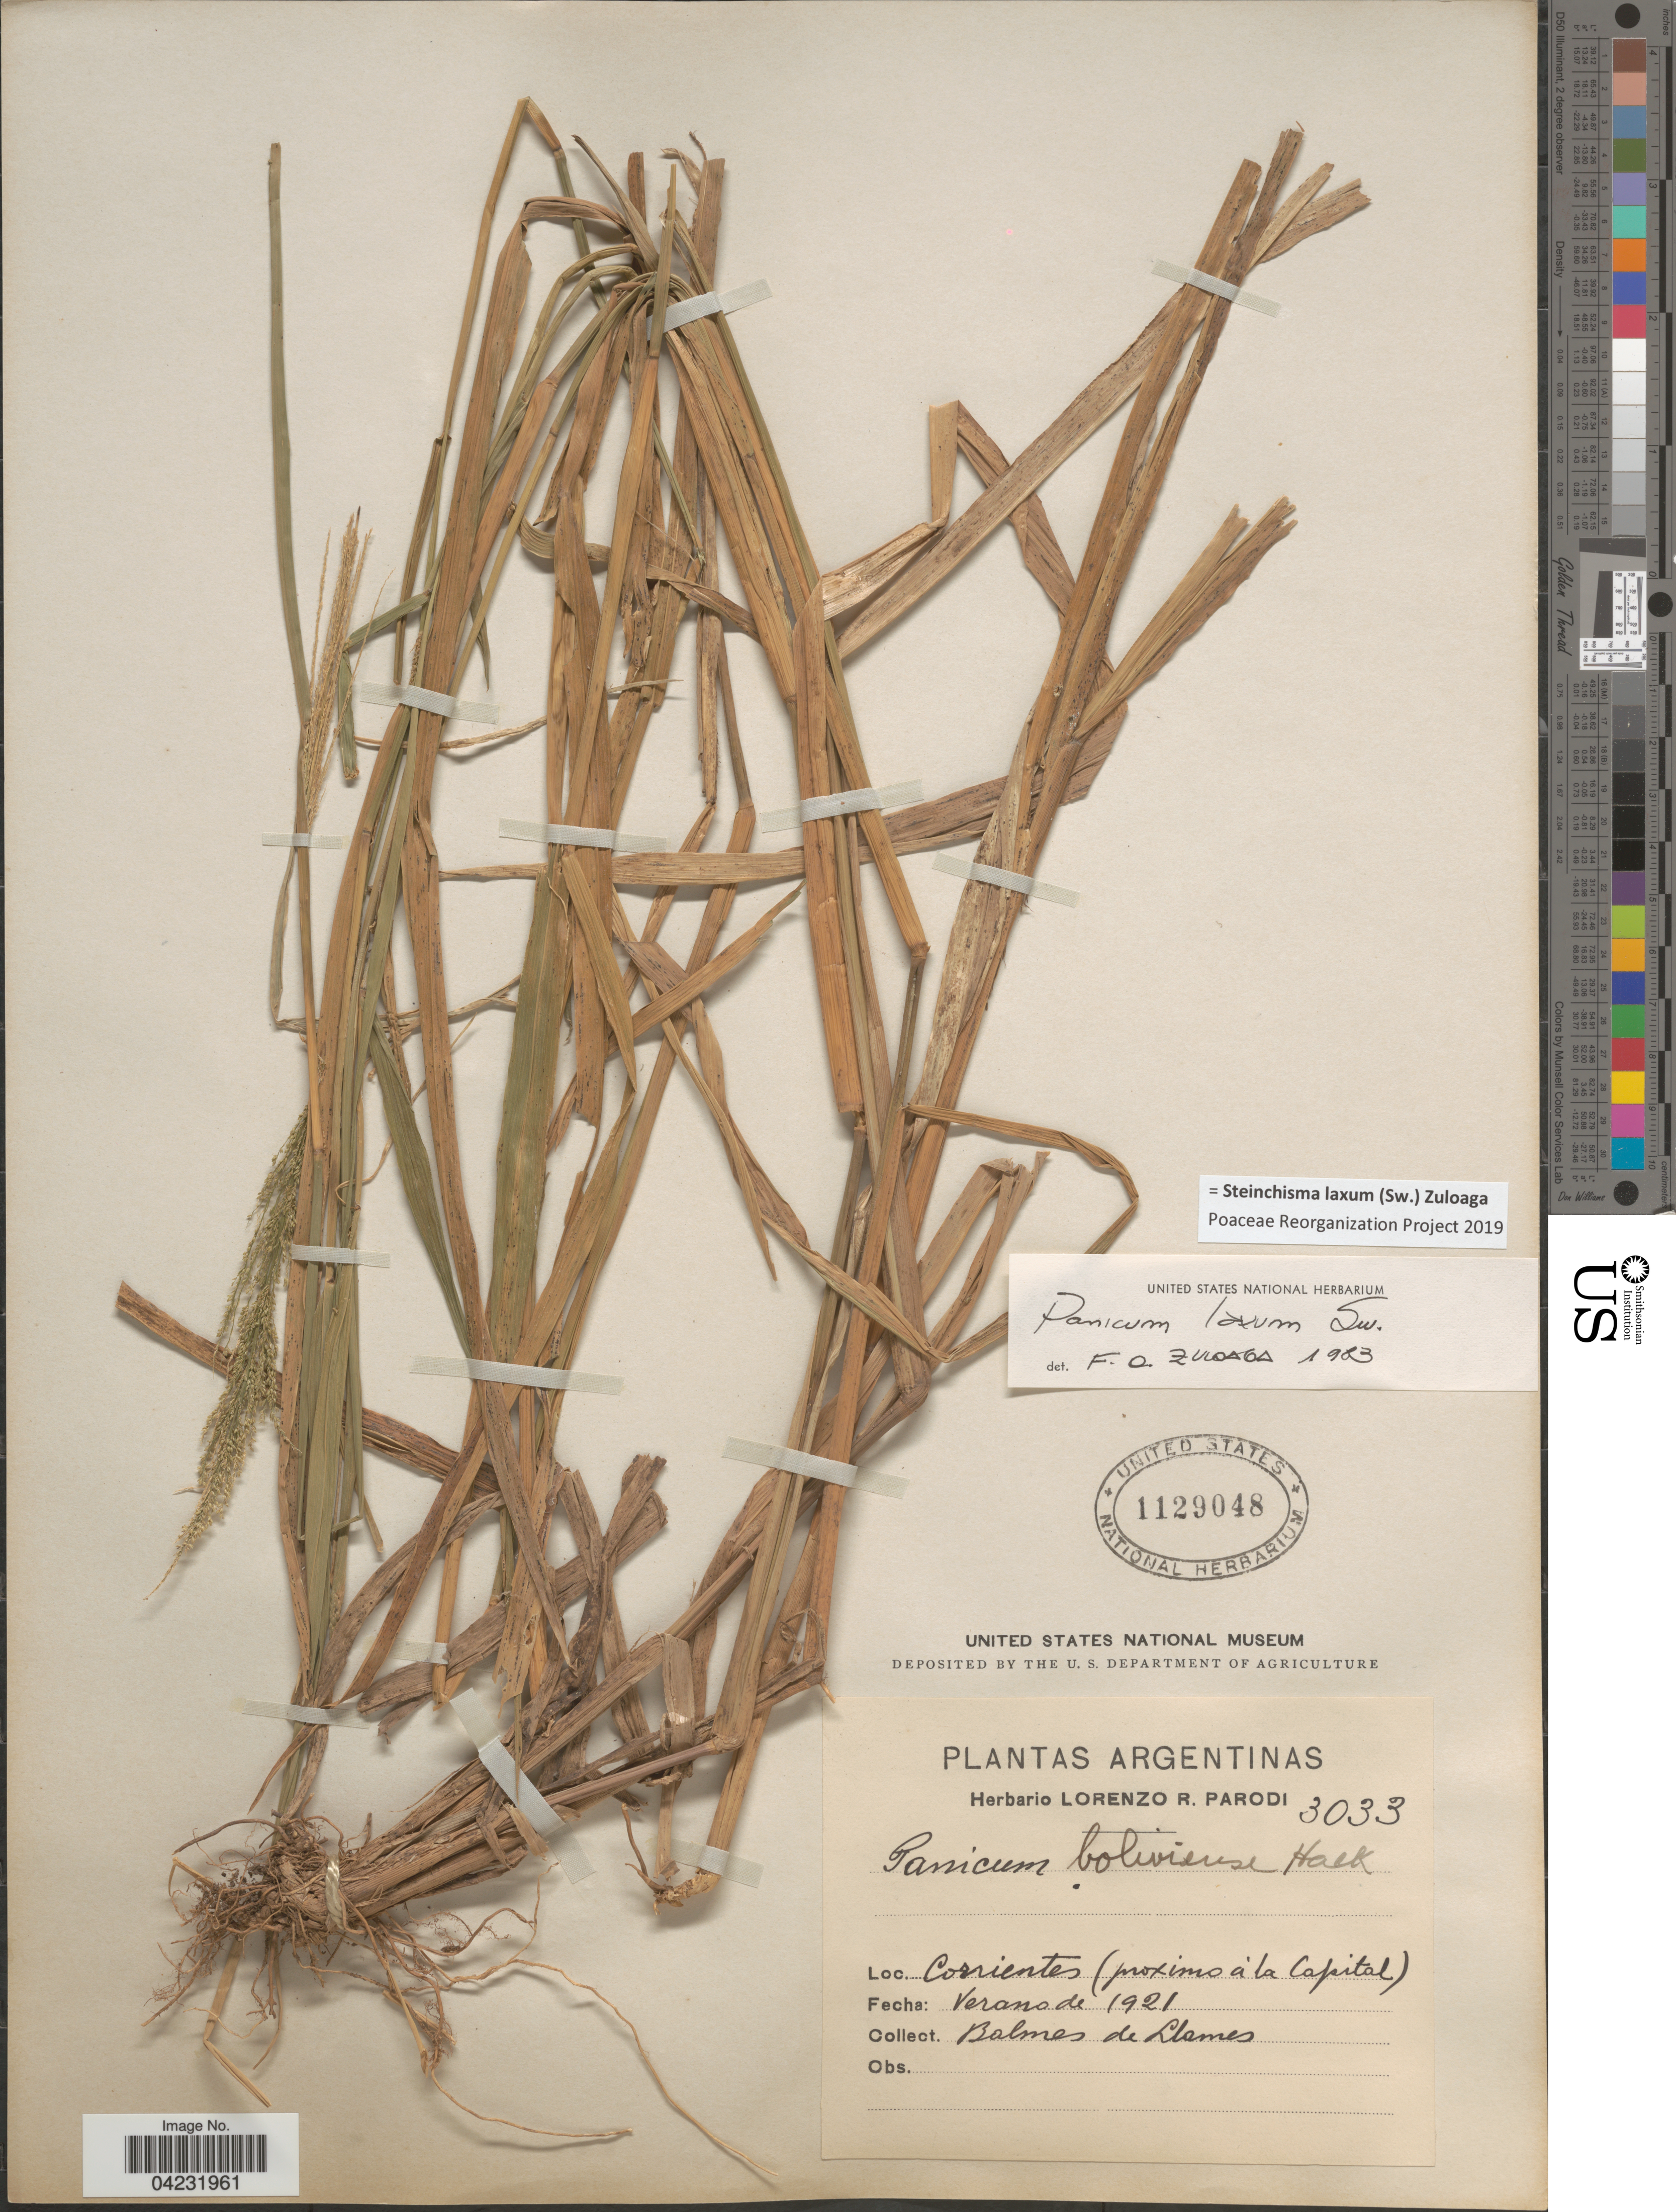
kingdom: Plantae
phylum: Tracheophyta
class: Liliopsida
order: Poales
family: Poaceae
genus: Steinchisma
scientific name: Steinchisma laxum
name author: (Sw.) Zuloaga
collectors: ex herb. Parodi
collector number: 3033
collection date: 1921-01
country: Argentina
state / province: Corrientes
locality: (proximo à la Capital). Balmes de Llames.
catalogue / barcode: US 1129048